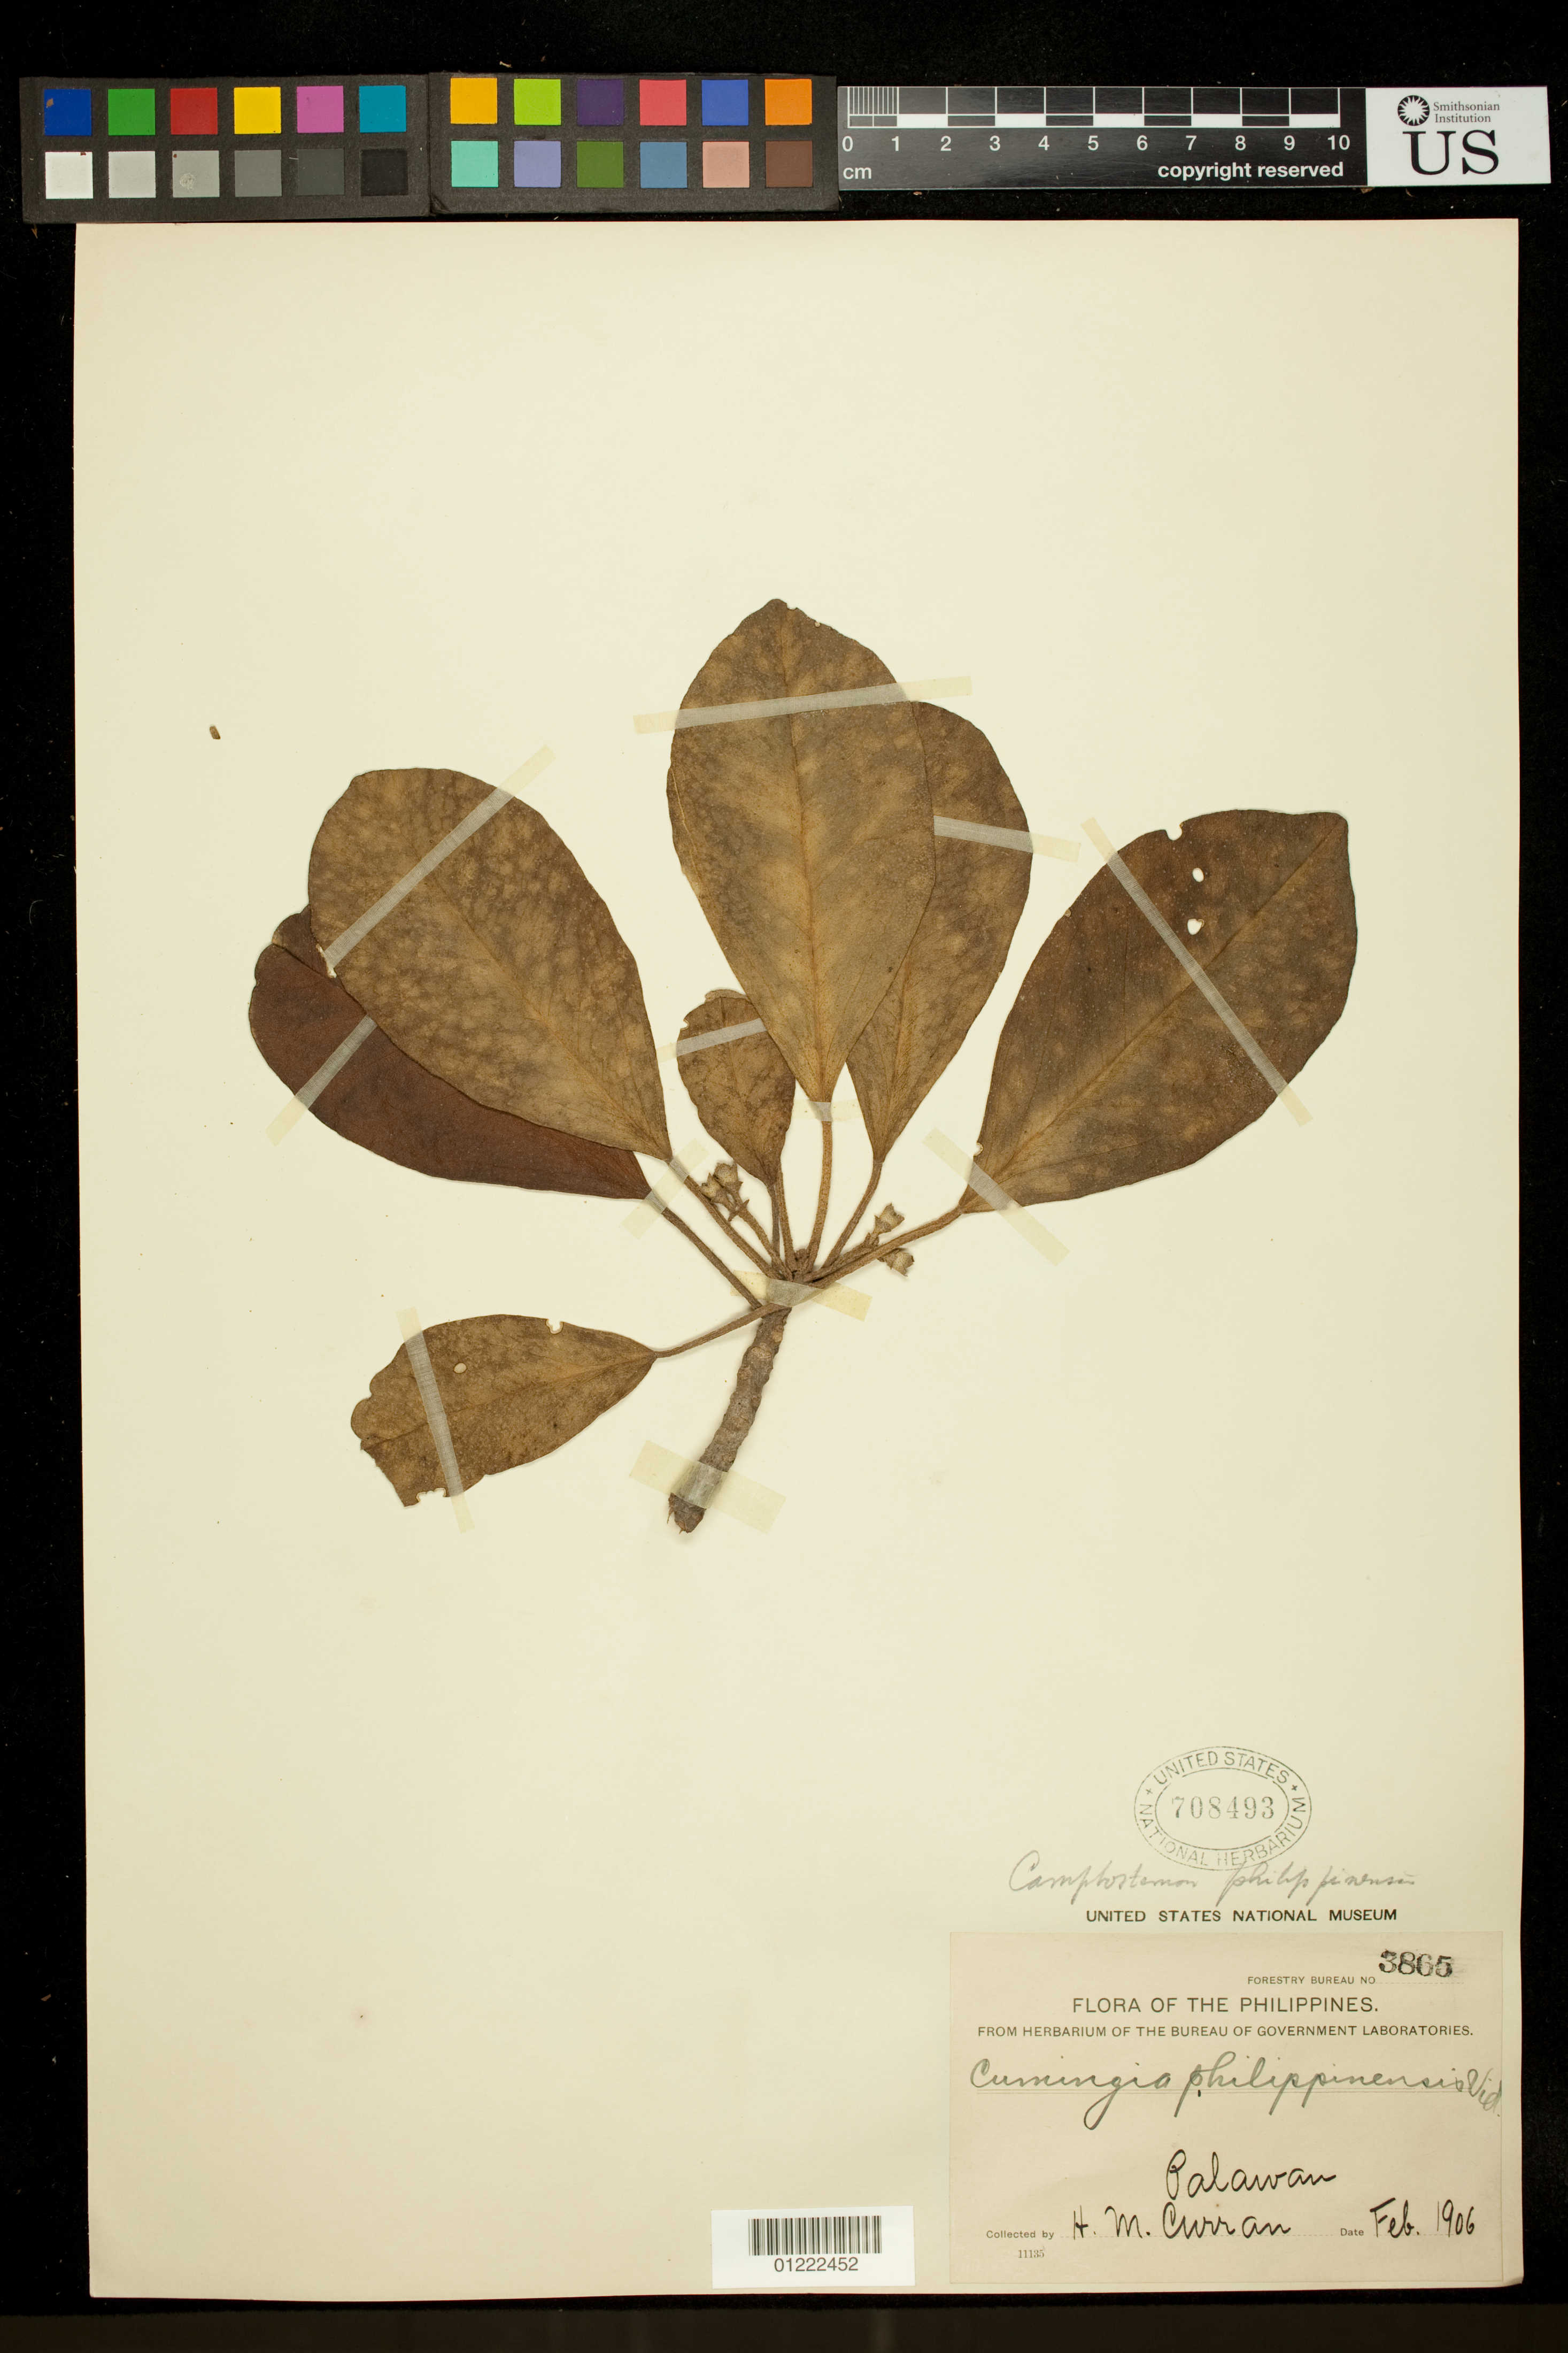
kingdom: Plantae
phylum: Tracheophyta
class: Magnoliopsida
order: Malvales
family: Malvaceae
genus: Camptostemon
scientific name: Camptostemon philippinense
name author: (Vidal) Becc.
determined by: Dorr, Laurence J., Curator (BOT), Smithsonian Institution - National Museum of Natural History (UNITED STATES)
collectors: H. M. Curran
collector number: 3865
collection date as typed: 1906-02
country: Philippines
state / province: Mimaropa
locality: Palawan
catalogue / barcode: US 708493